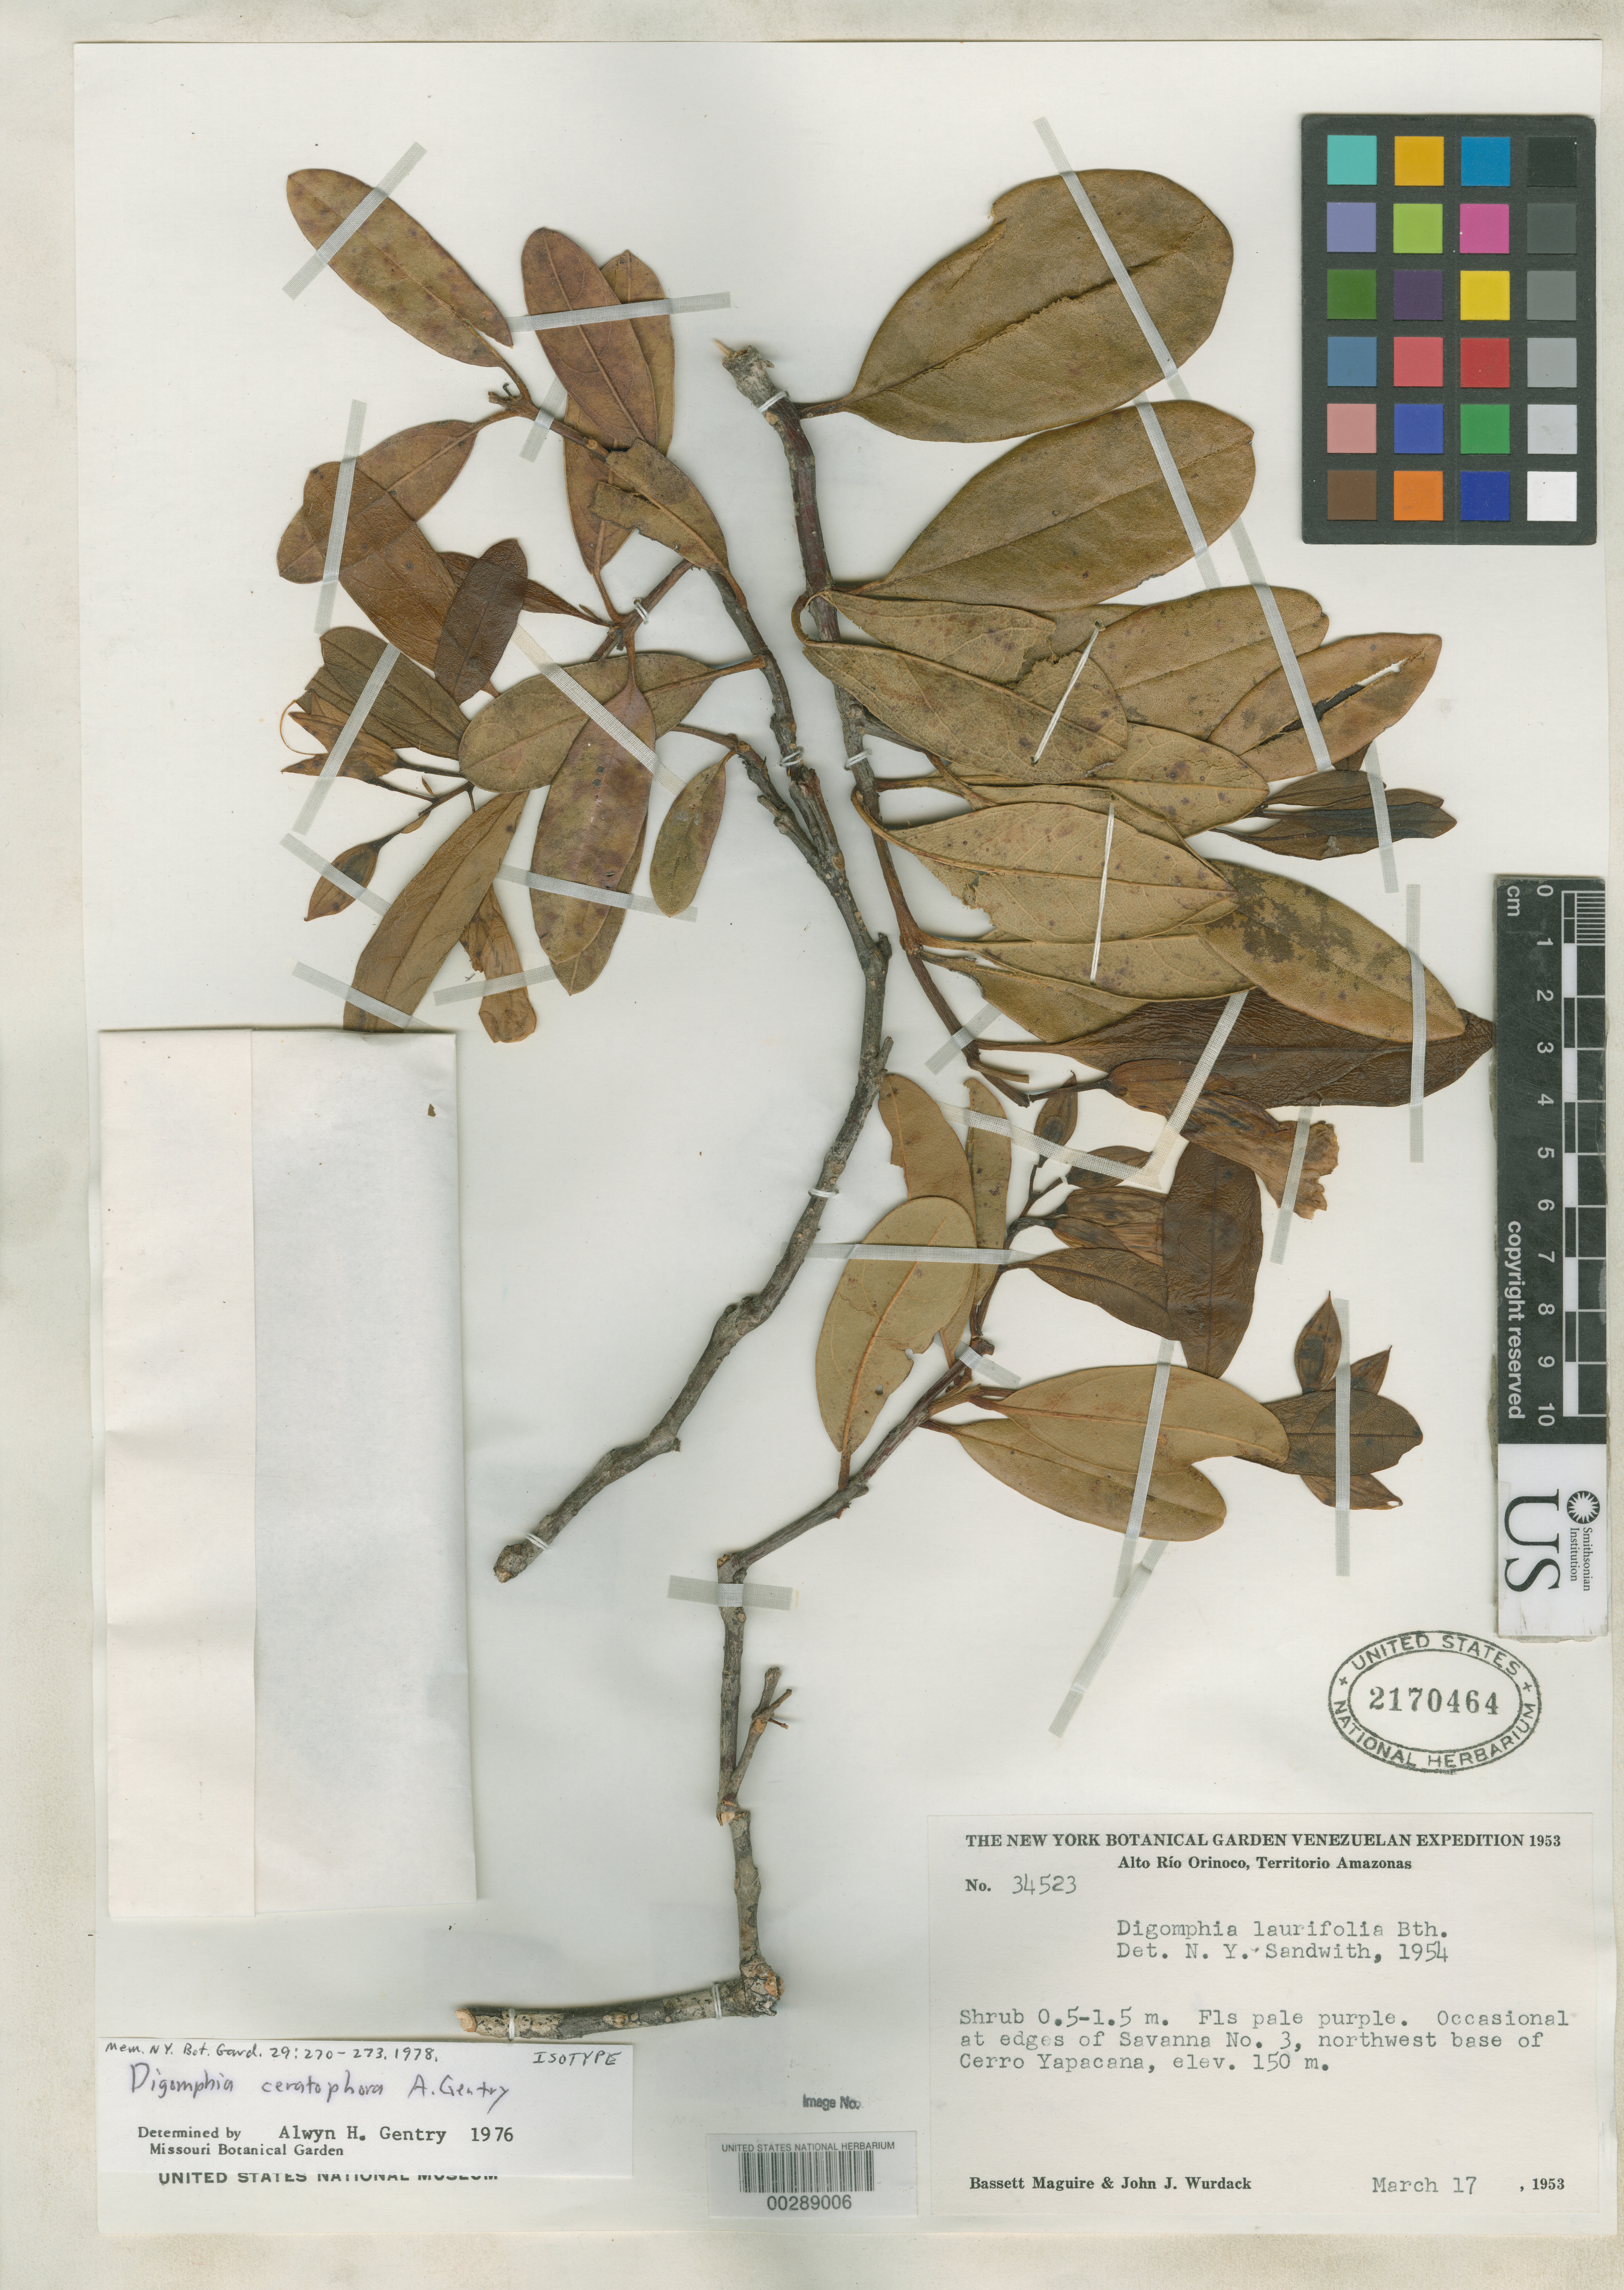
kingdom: Plantae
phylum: Tracheophyta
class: Magnoliopsida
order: Lamiales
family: Bignoniaceae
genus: Digomphia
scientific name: Digomphia ceratophora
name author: A.H. Gentry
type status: Isotype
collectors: B. Maguire & J. J. Wurdack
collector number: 34523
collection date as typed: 17 Mar 1953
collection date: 1953-03-17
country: Venezuela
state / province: Amazonas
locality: Alto Rio Orinoco, NW base of Cerro Yapacana, occasional at edges of savanna no. 3.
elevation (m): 150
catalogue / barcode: US 2170464